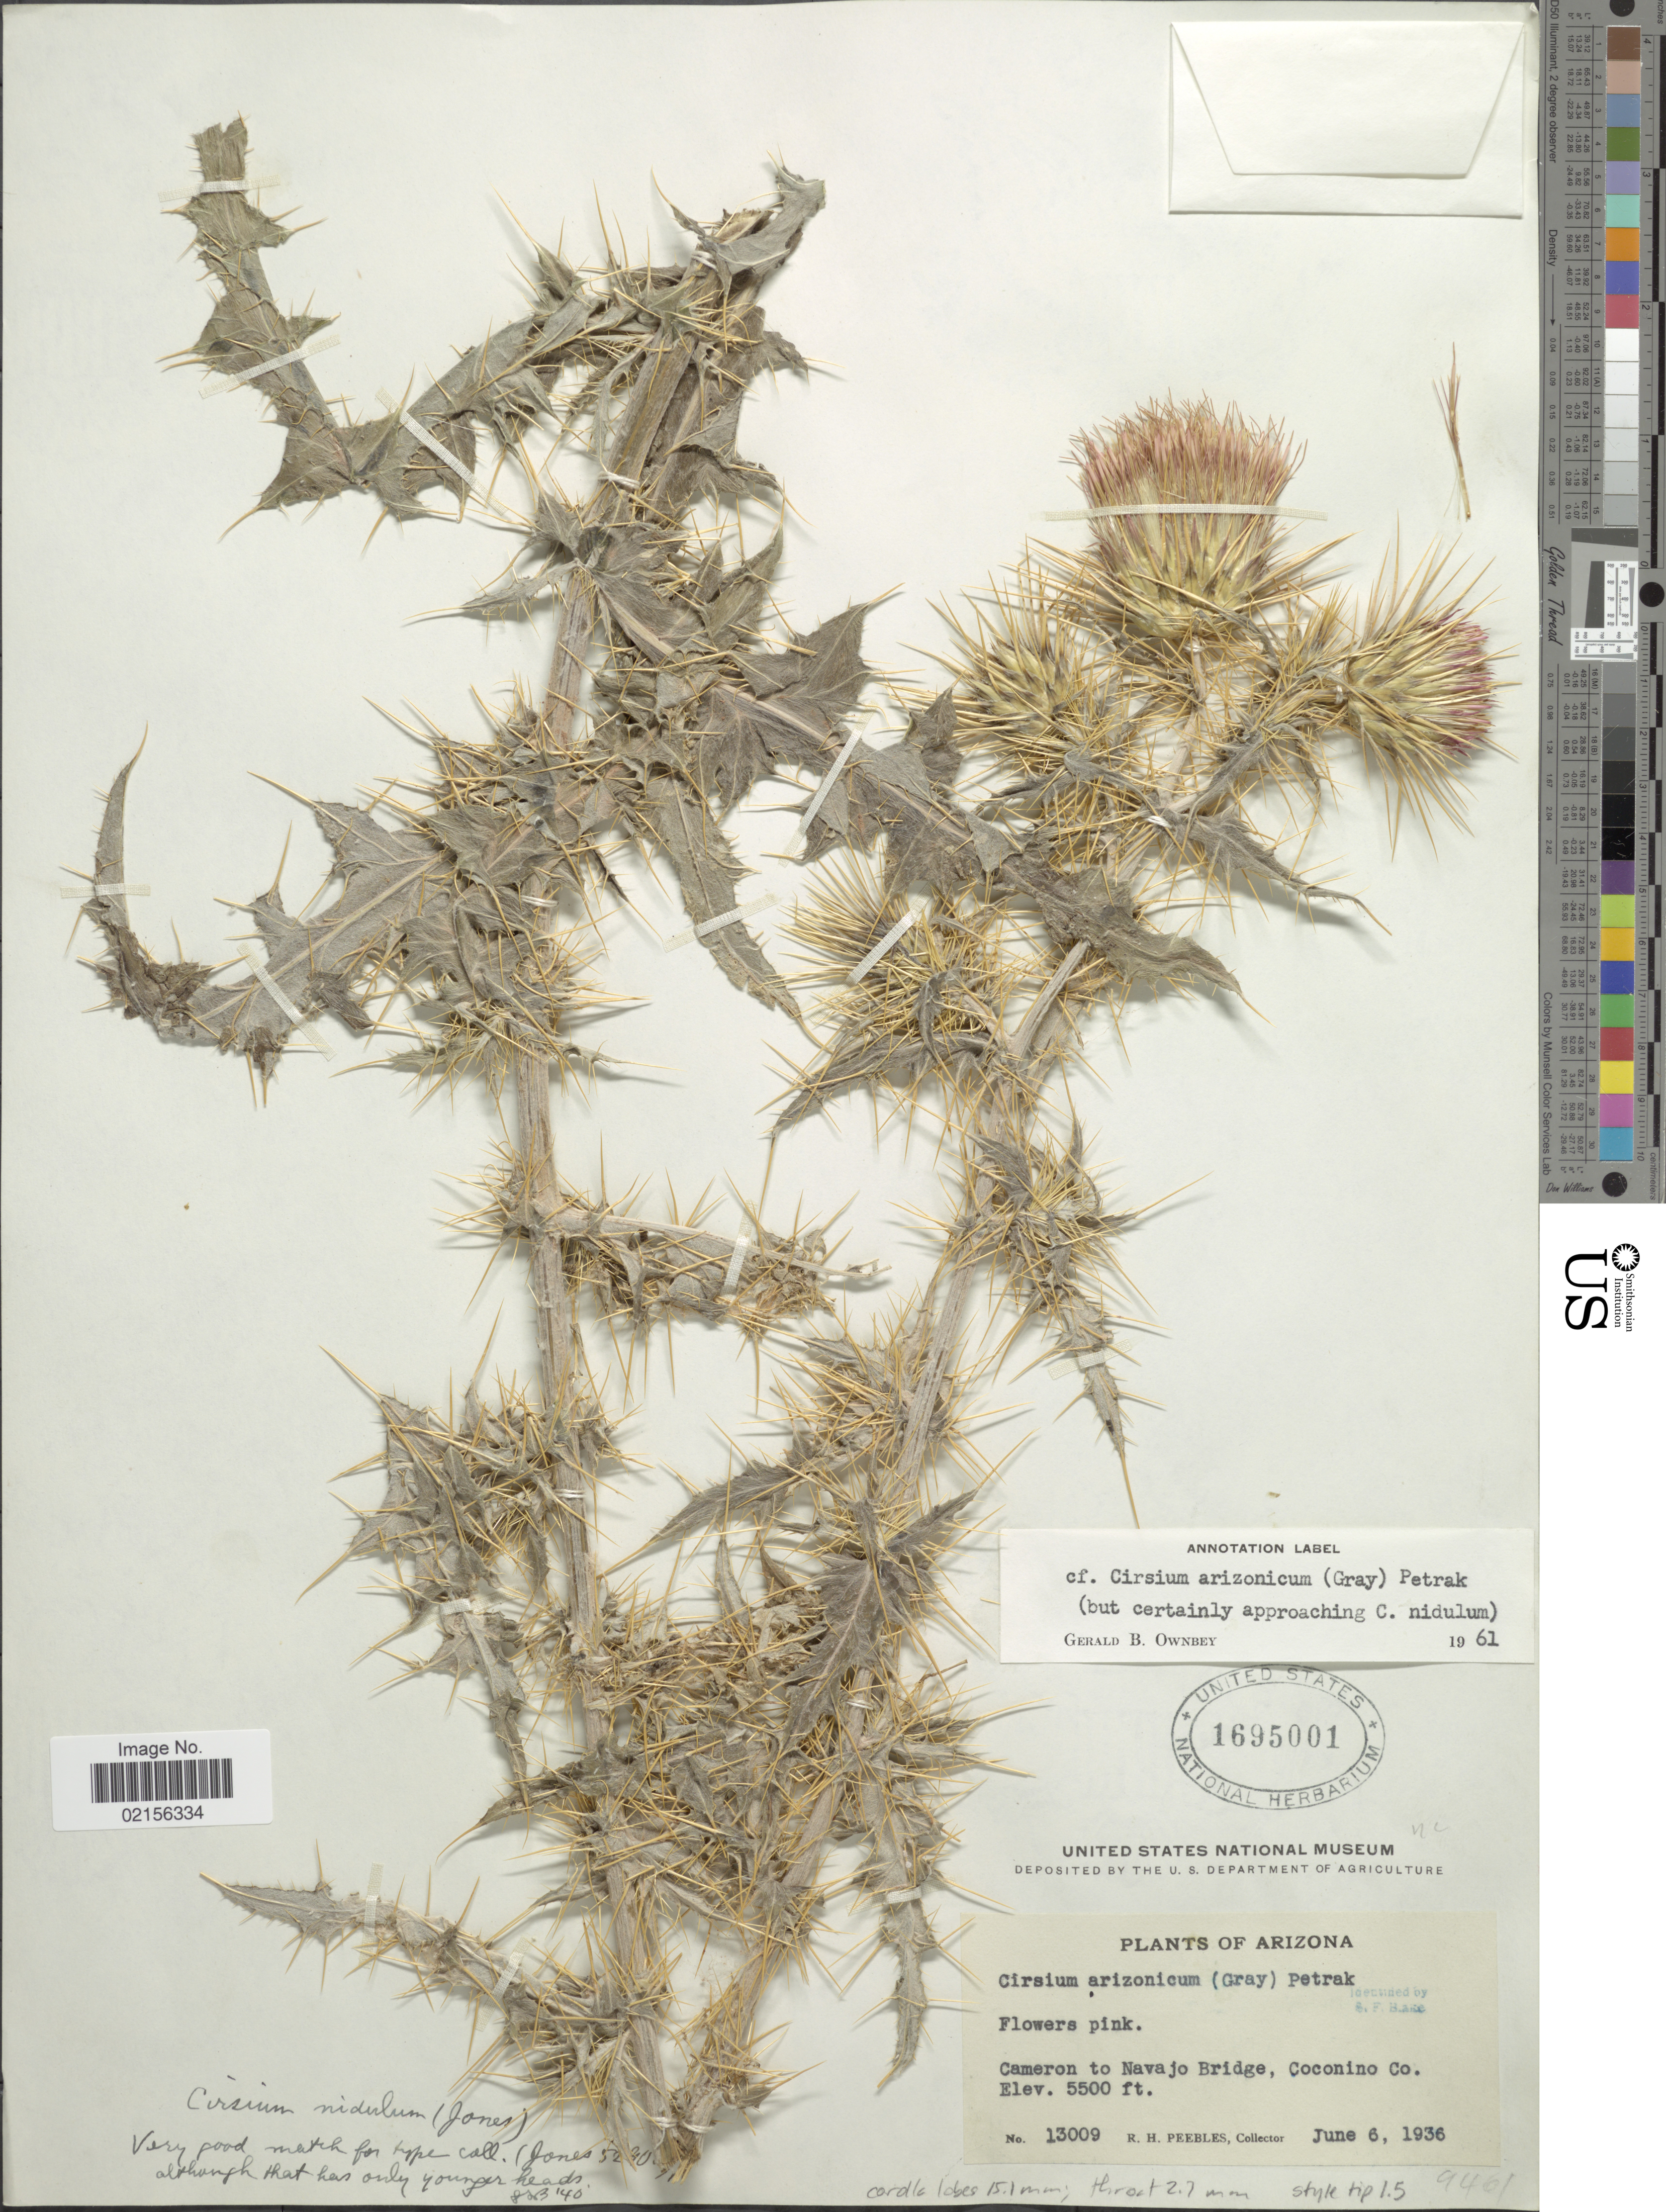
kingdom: Plantae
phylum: Tracheophyta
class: Magnoliopsida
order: Asterales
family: Asteraceae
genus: Cirsium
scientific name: Cirsium arizonicum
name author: (A. Gray) Petr.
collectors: R. H. Peebles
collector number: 13009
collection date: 1936-06-06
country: United States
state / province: Arizona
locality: Cameron to Navajo Bridge, Coconino Co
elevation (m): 1676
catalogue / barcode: US 1695001